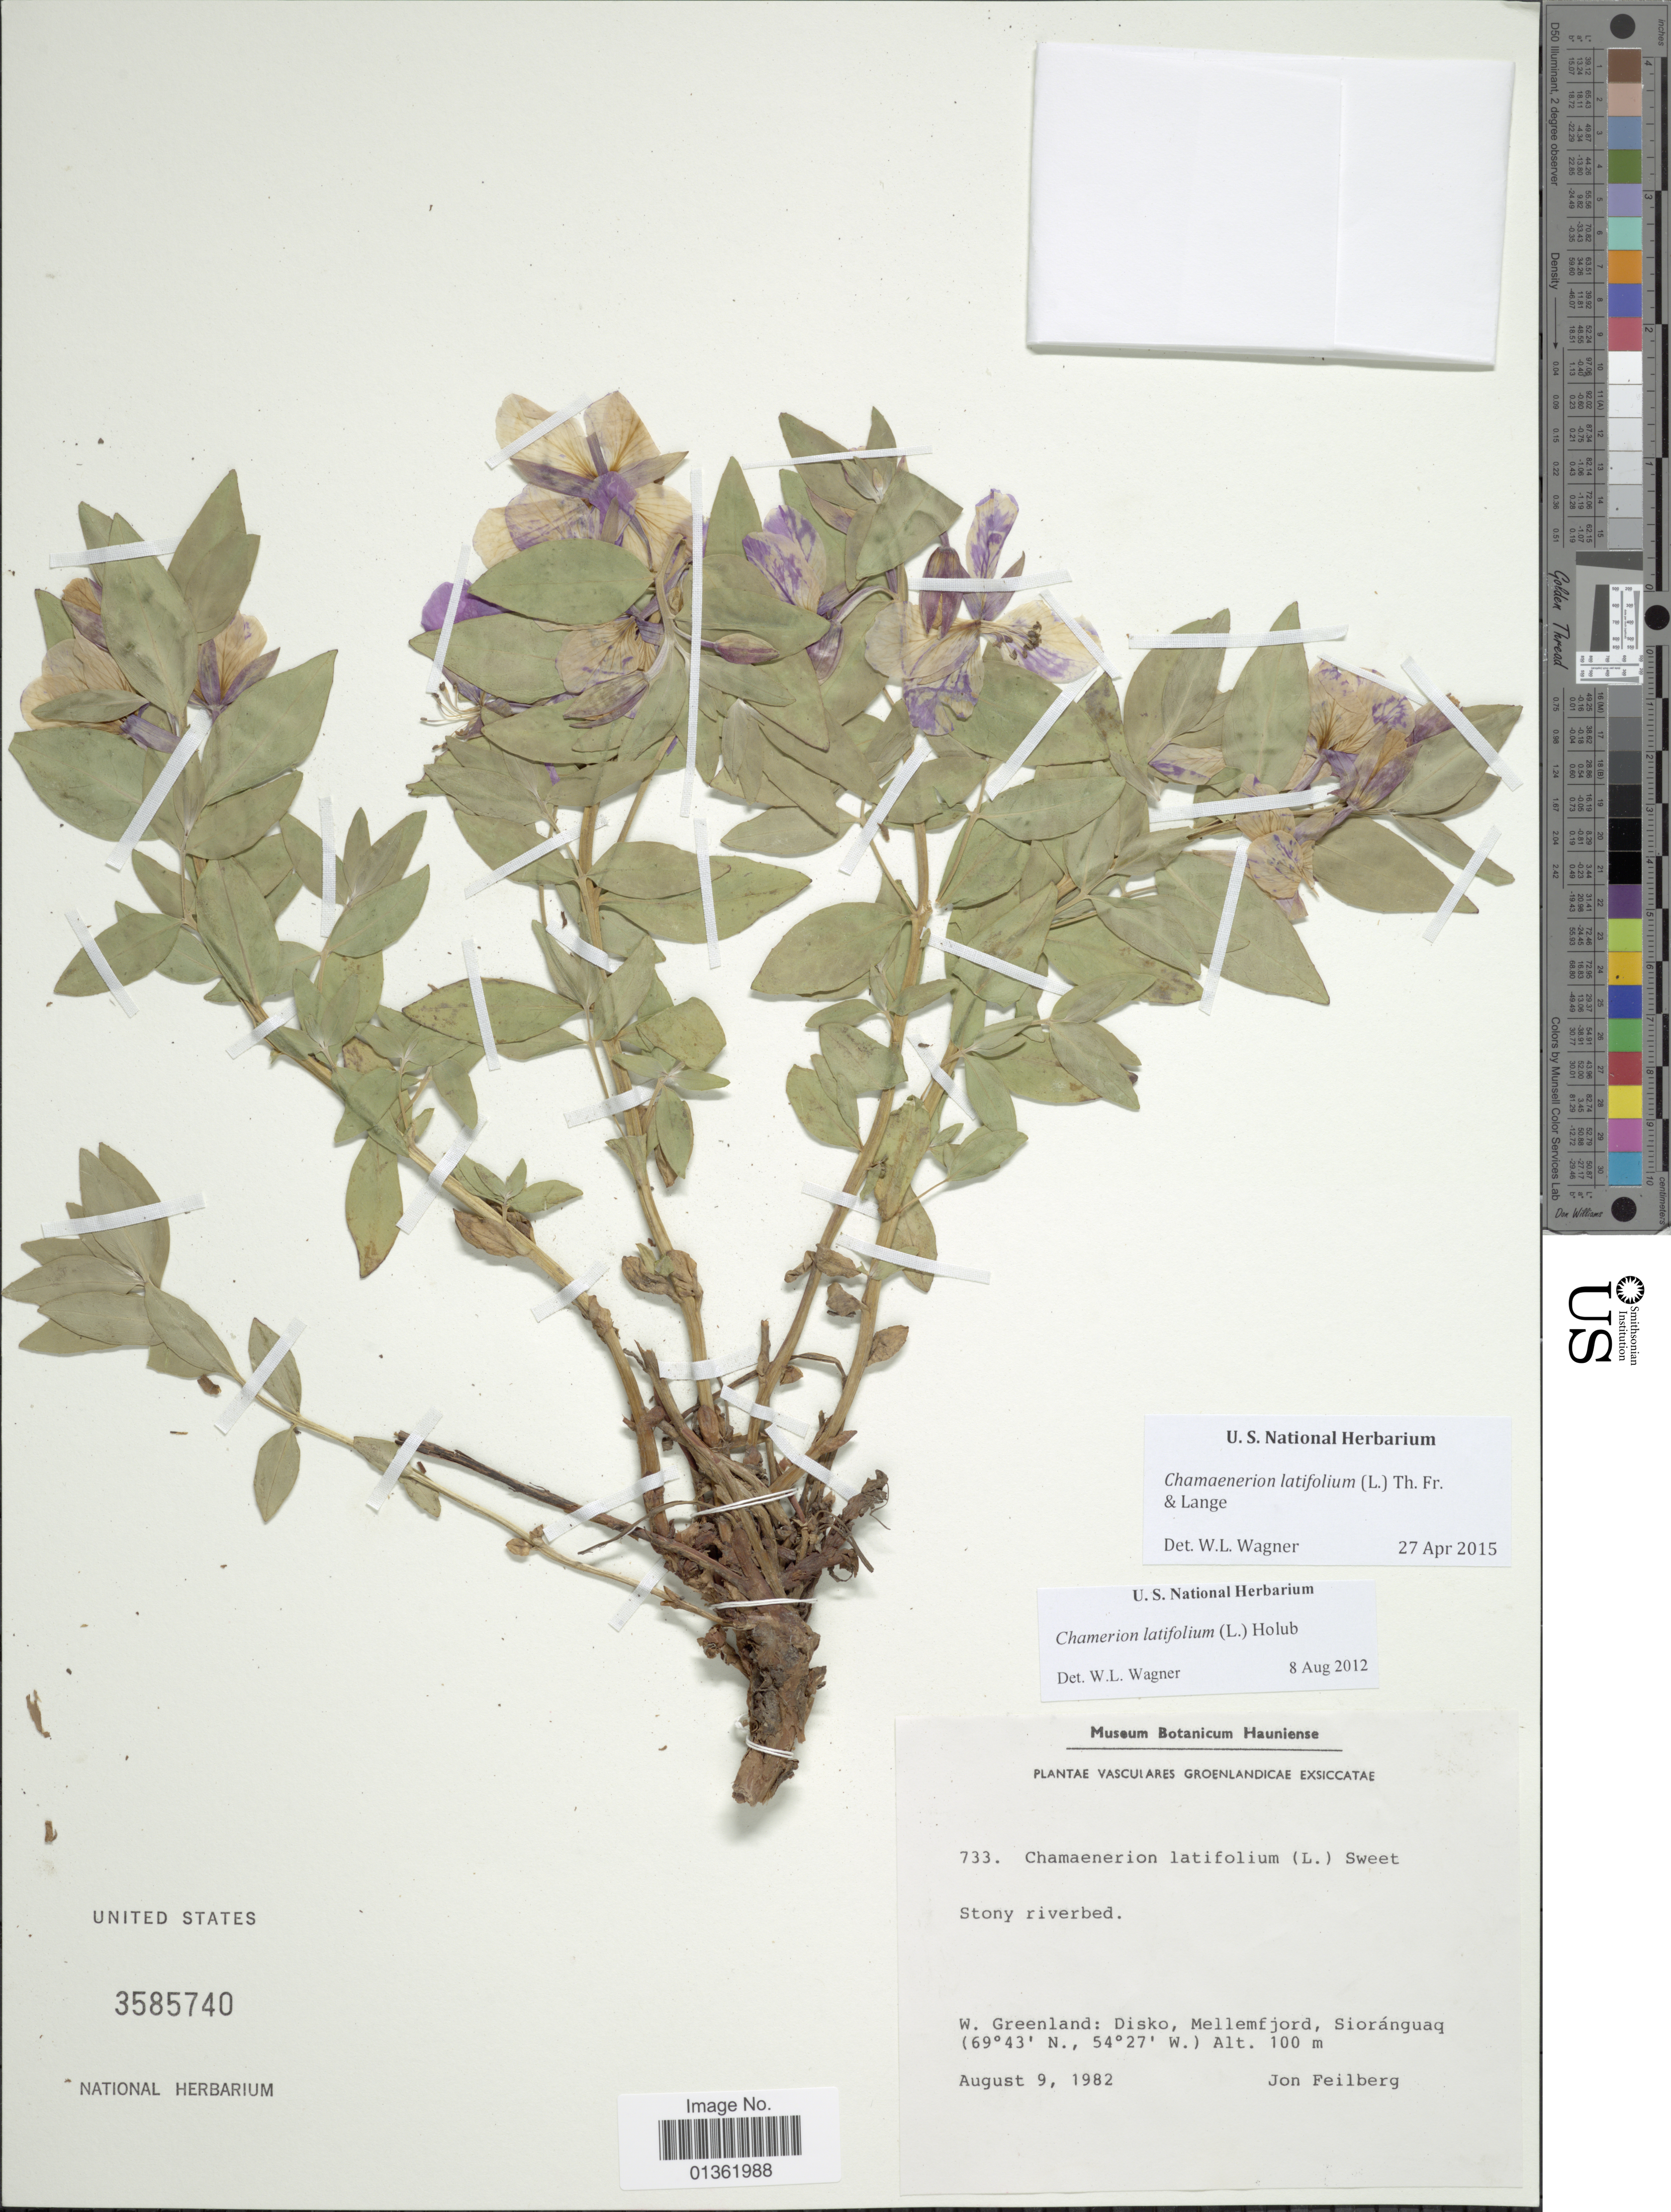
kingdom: Plantae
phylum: Tracheophyta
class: Magnoliopsida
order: Myrtales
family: Onagraceae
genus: Chamaenerion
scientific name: Chamaenerion latifolium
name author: (L.) Th. Fr. & Lange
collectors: J. Feilberg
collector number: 733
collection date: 1982-08-09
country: Greenland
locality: W. Greenland: Disko, Mellemfjord, Sioránguaq.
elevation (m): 100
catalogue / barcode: US 3585740